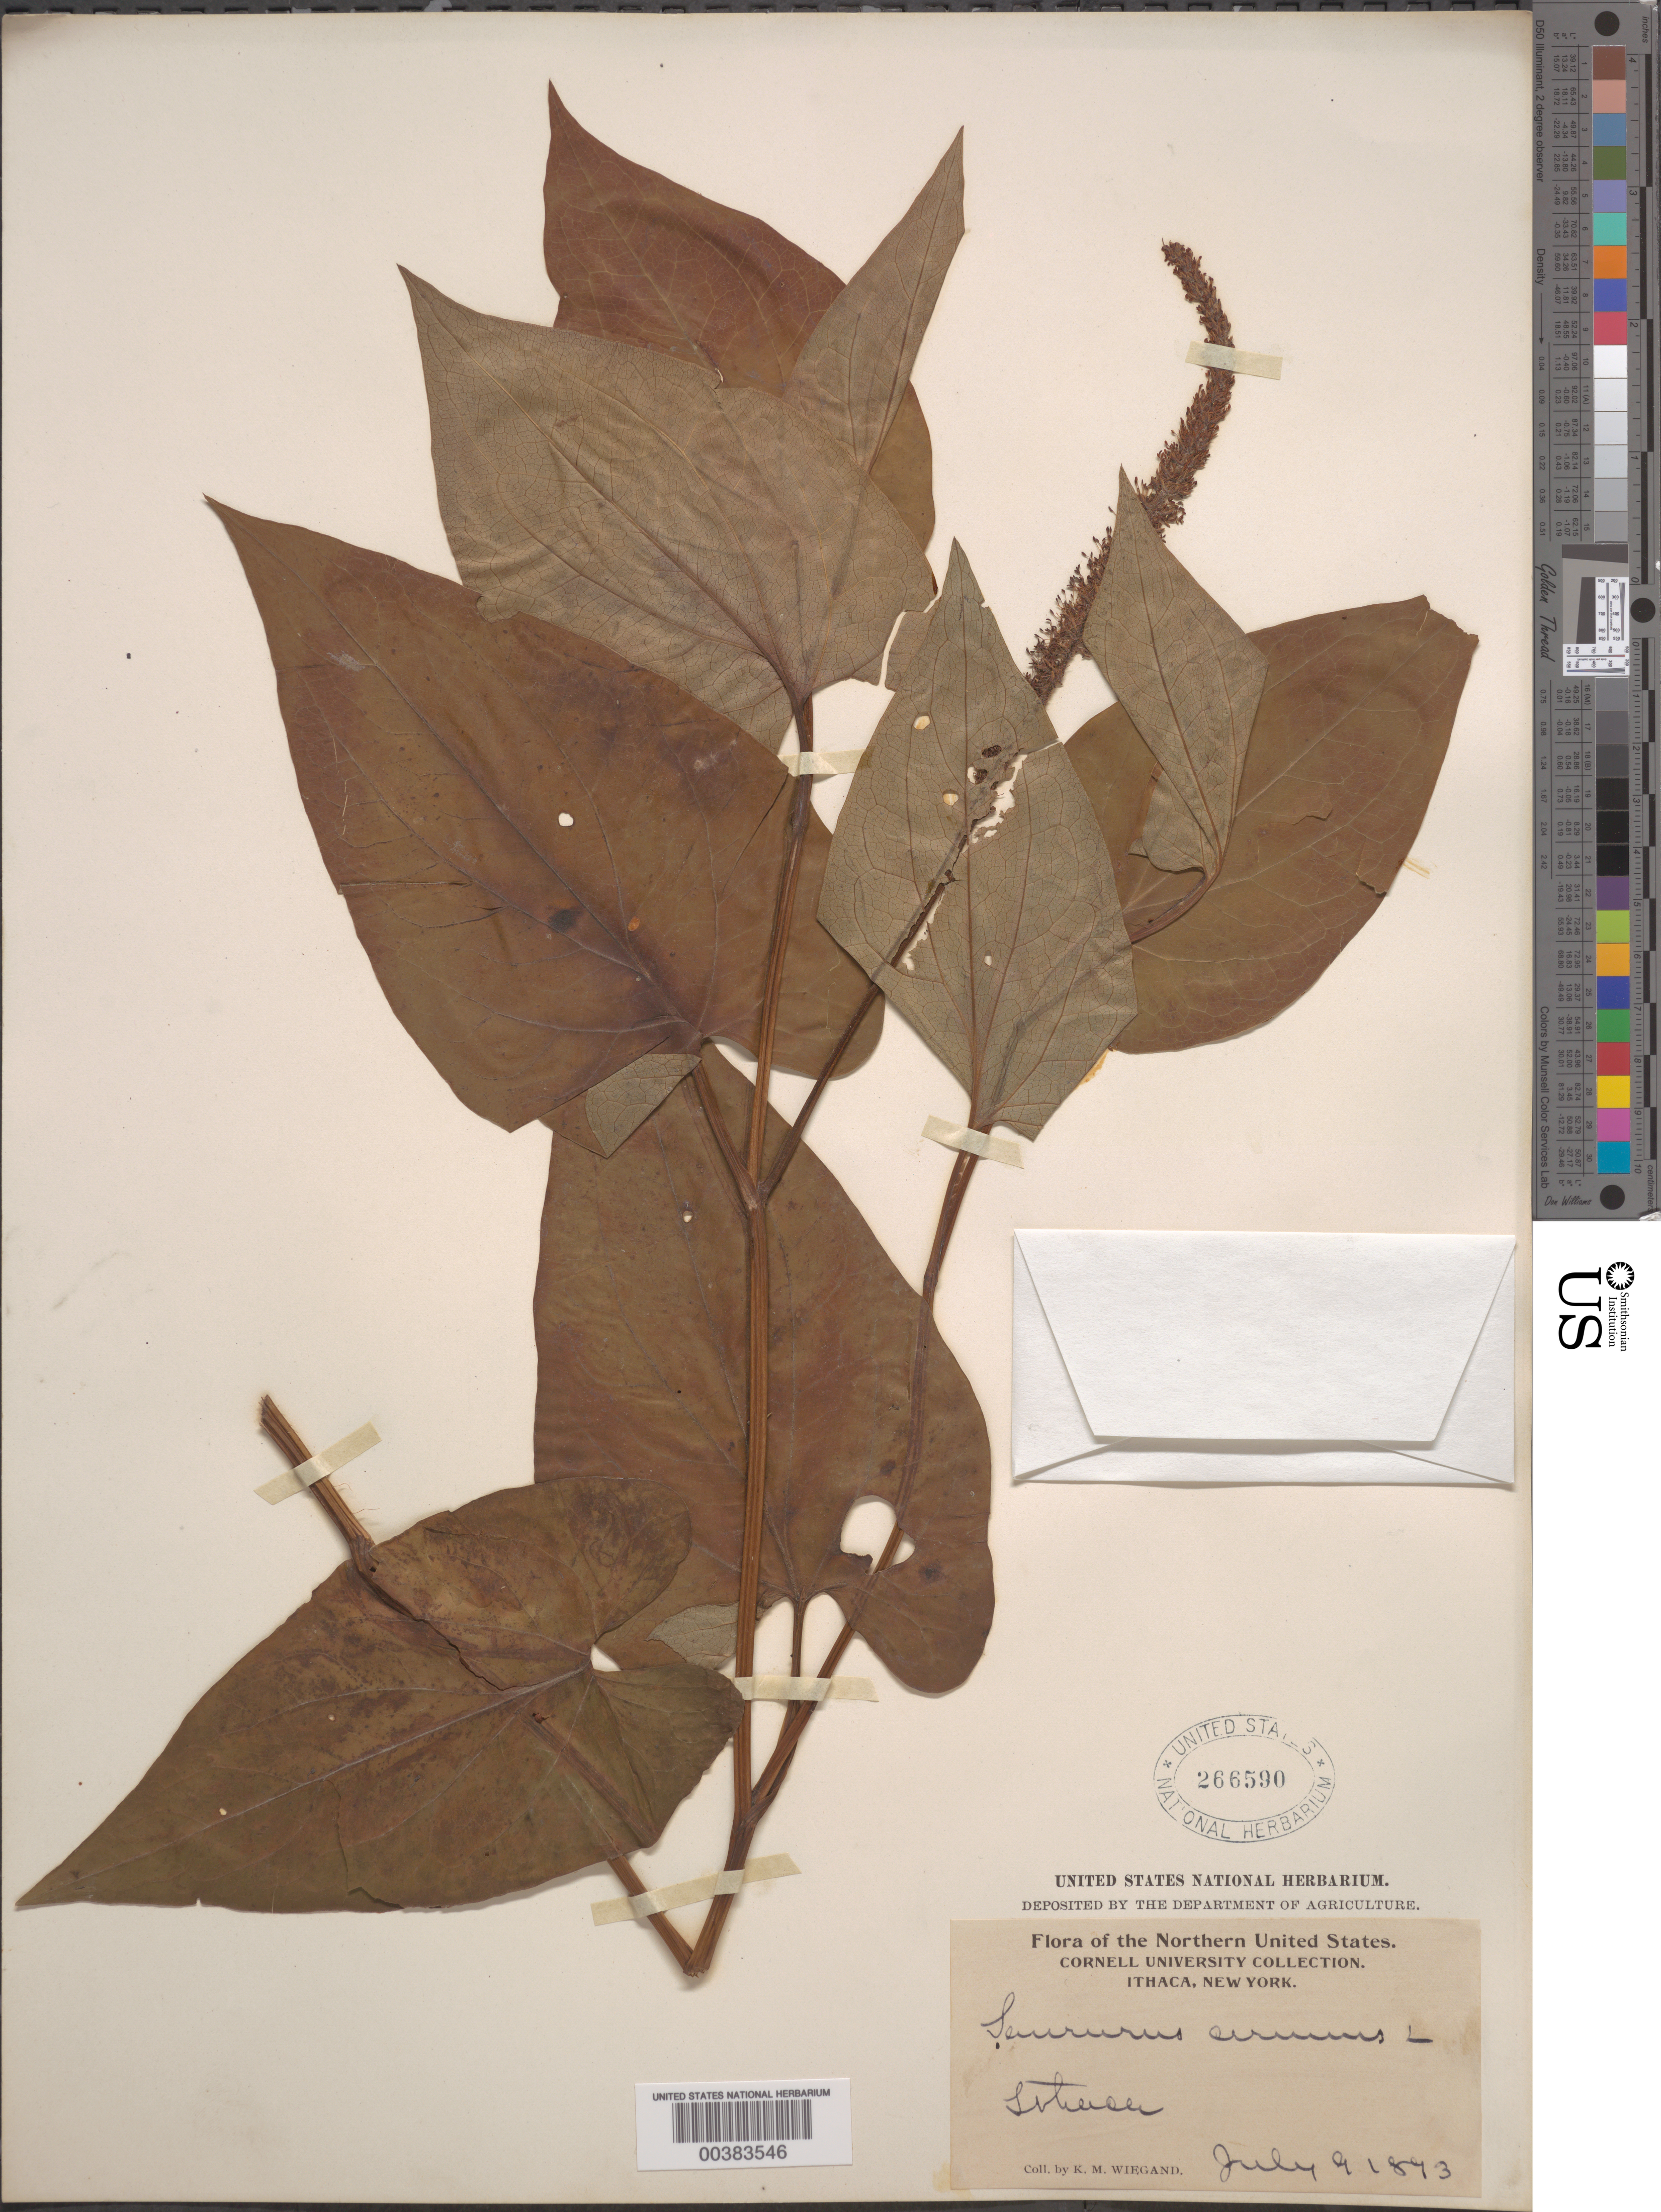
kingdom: Plantae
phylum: Tracheophyta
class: Magnoliopsida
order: Piperales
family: Saururaceae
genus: Saururus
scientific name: Saururus cernuus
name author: L.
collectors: K. M. Wiegand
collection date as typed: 09 Jul 1893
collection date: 1893-07-09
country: United States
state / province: New York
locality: Ithaca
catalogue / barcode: US 266590